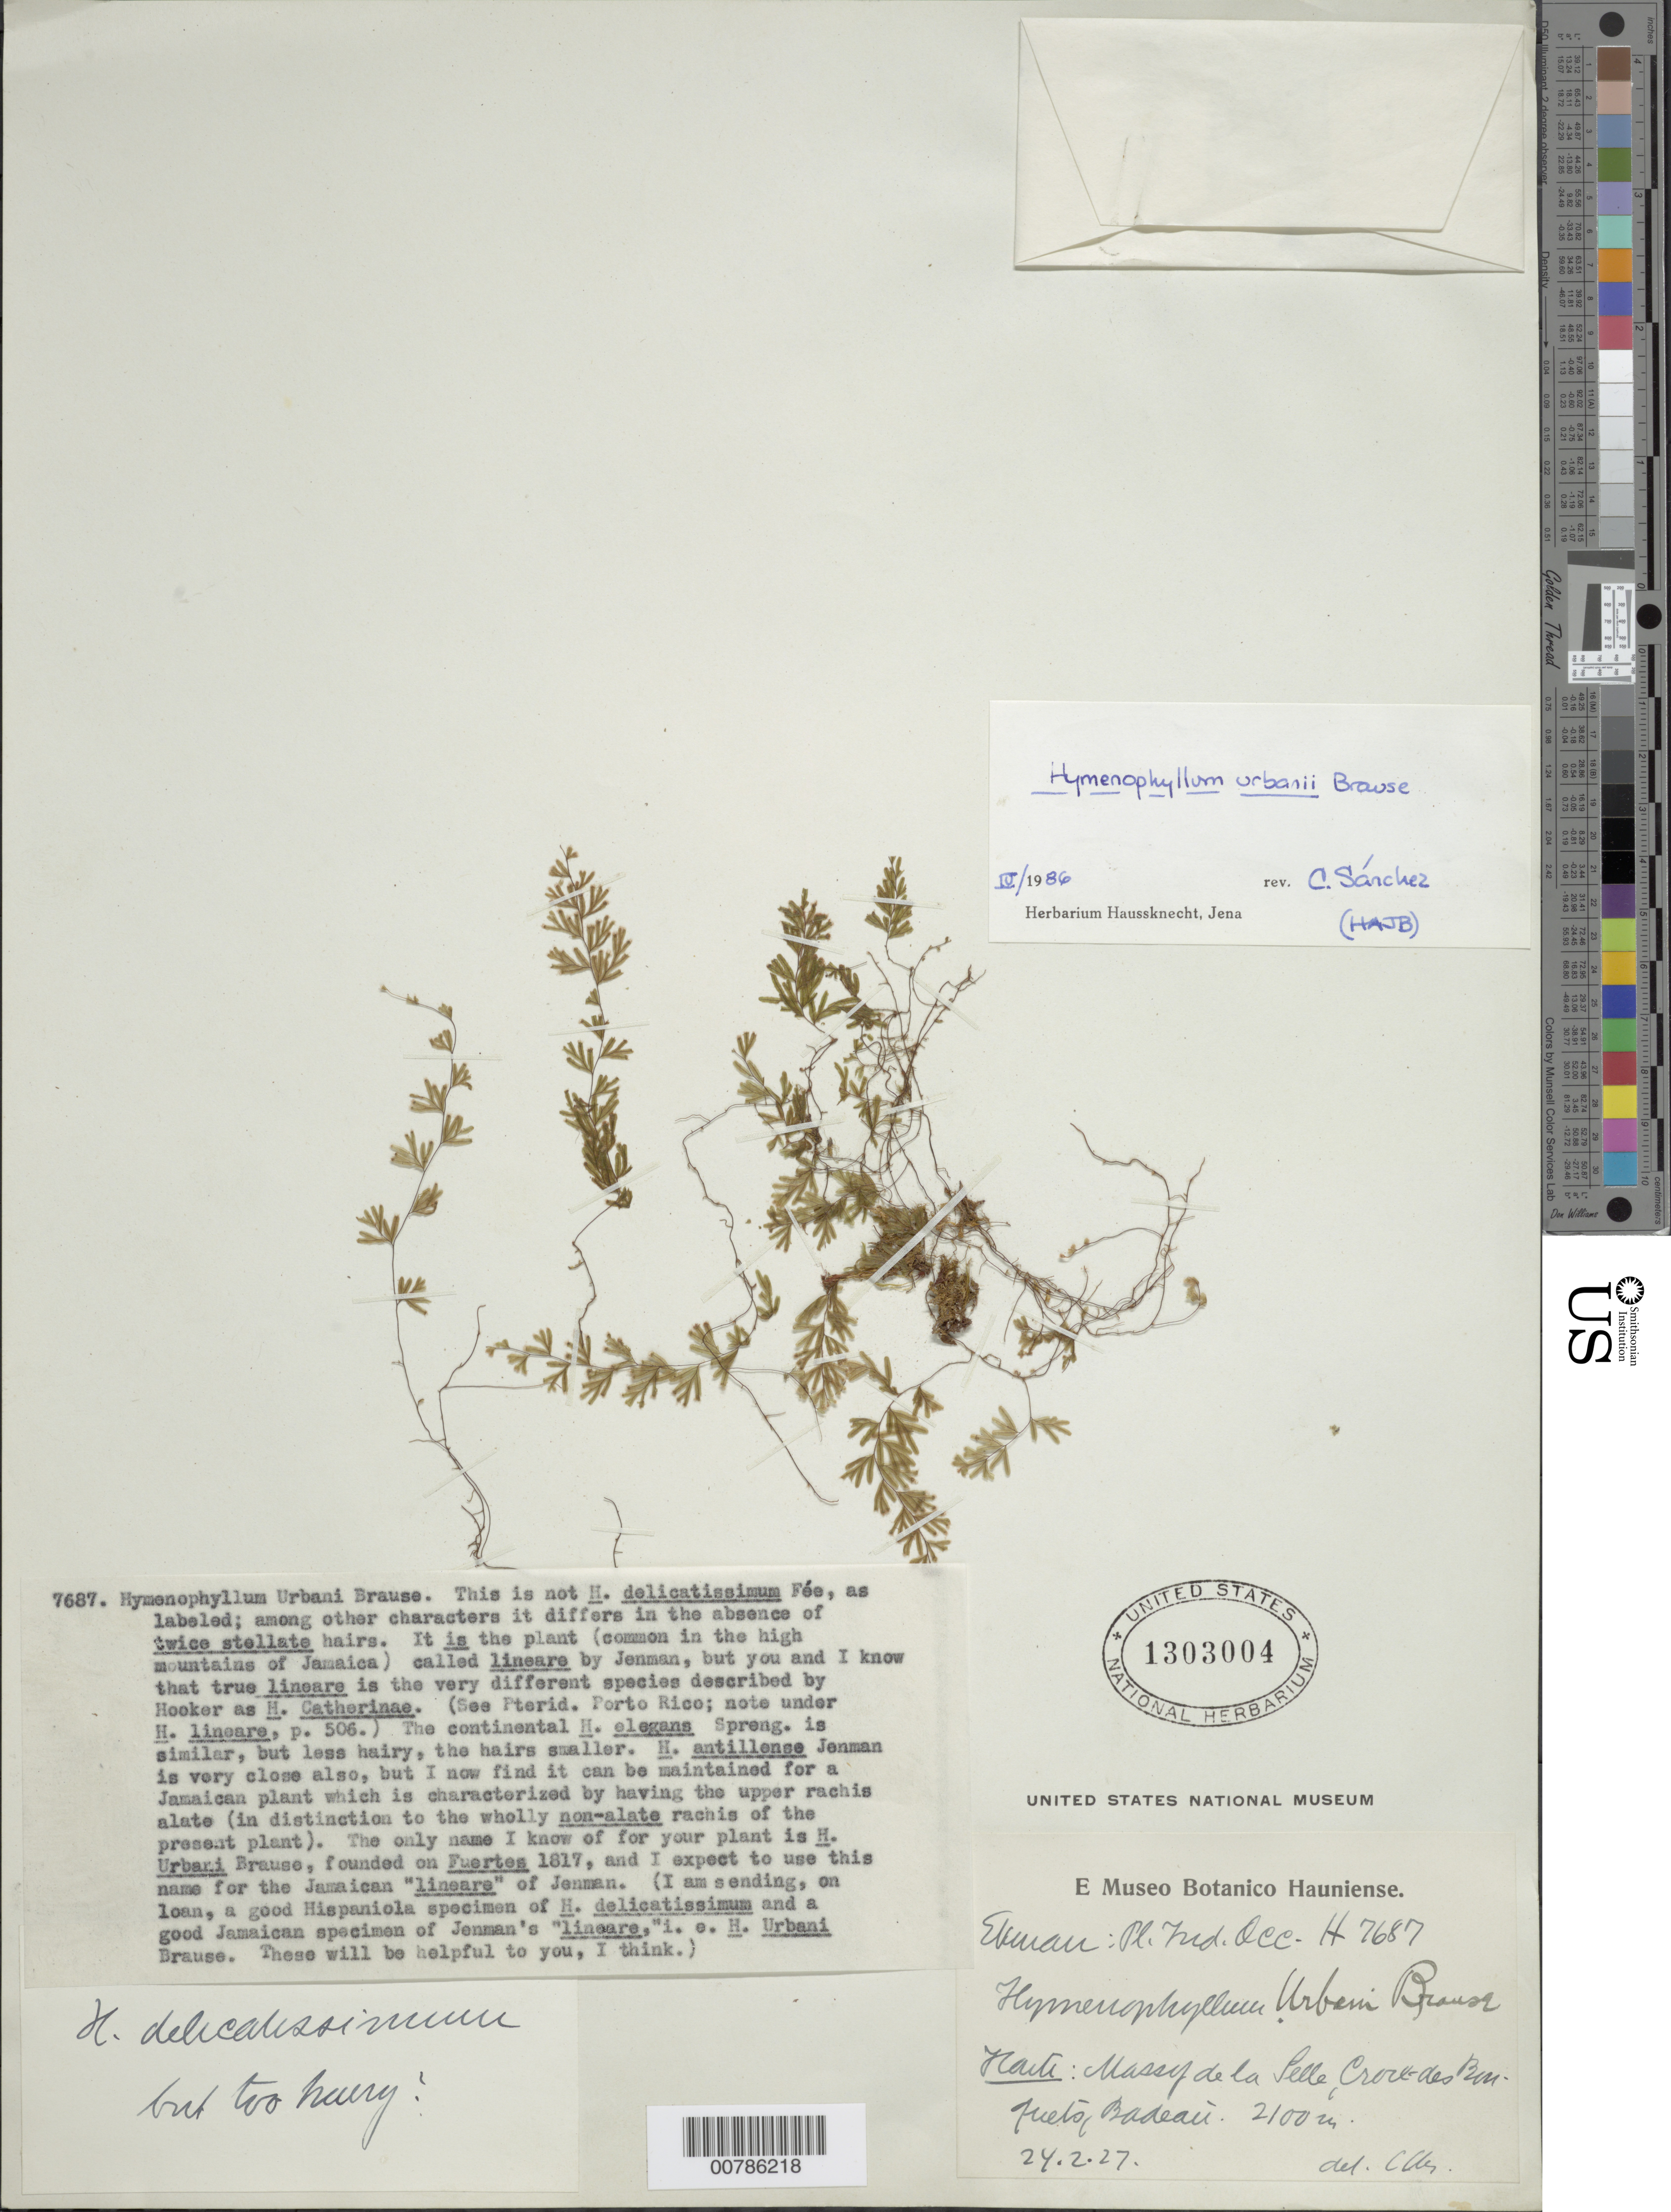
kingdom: Plantae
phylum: Tracheophyta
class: Polypodiopsida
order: Hymenophyllales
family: Hymenophyllaceae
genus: Hymenophyllum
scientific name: Hymenophyllum urbanii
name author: Brause in Urb.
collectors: E. L. Ekman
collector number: H 7687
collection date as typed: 24 Feb 1927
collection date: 1927-02-24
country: Haiti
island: Hispaniola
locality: Massif de la Selle, Croix des Bouquets, Badeaù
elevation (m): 2100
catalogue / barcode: US 1303004